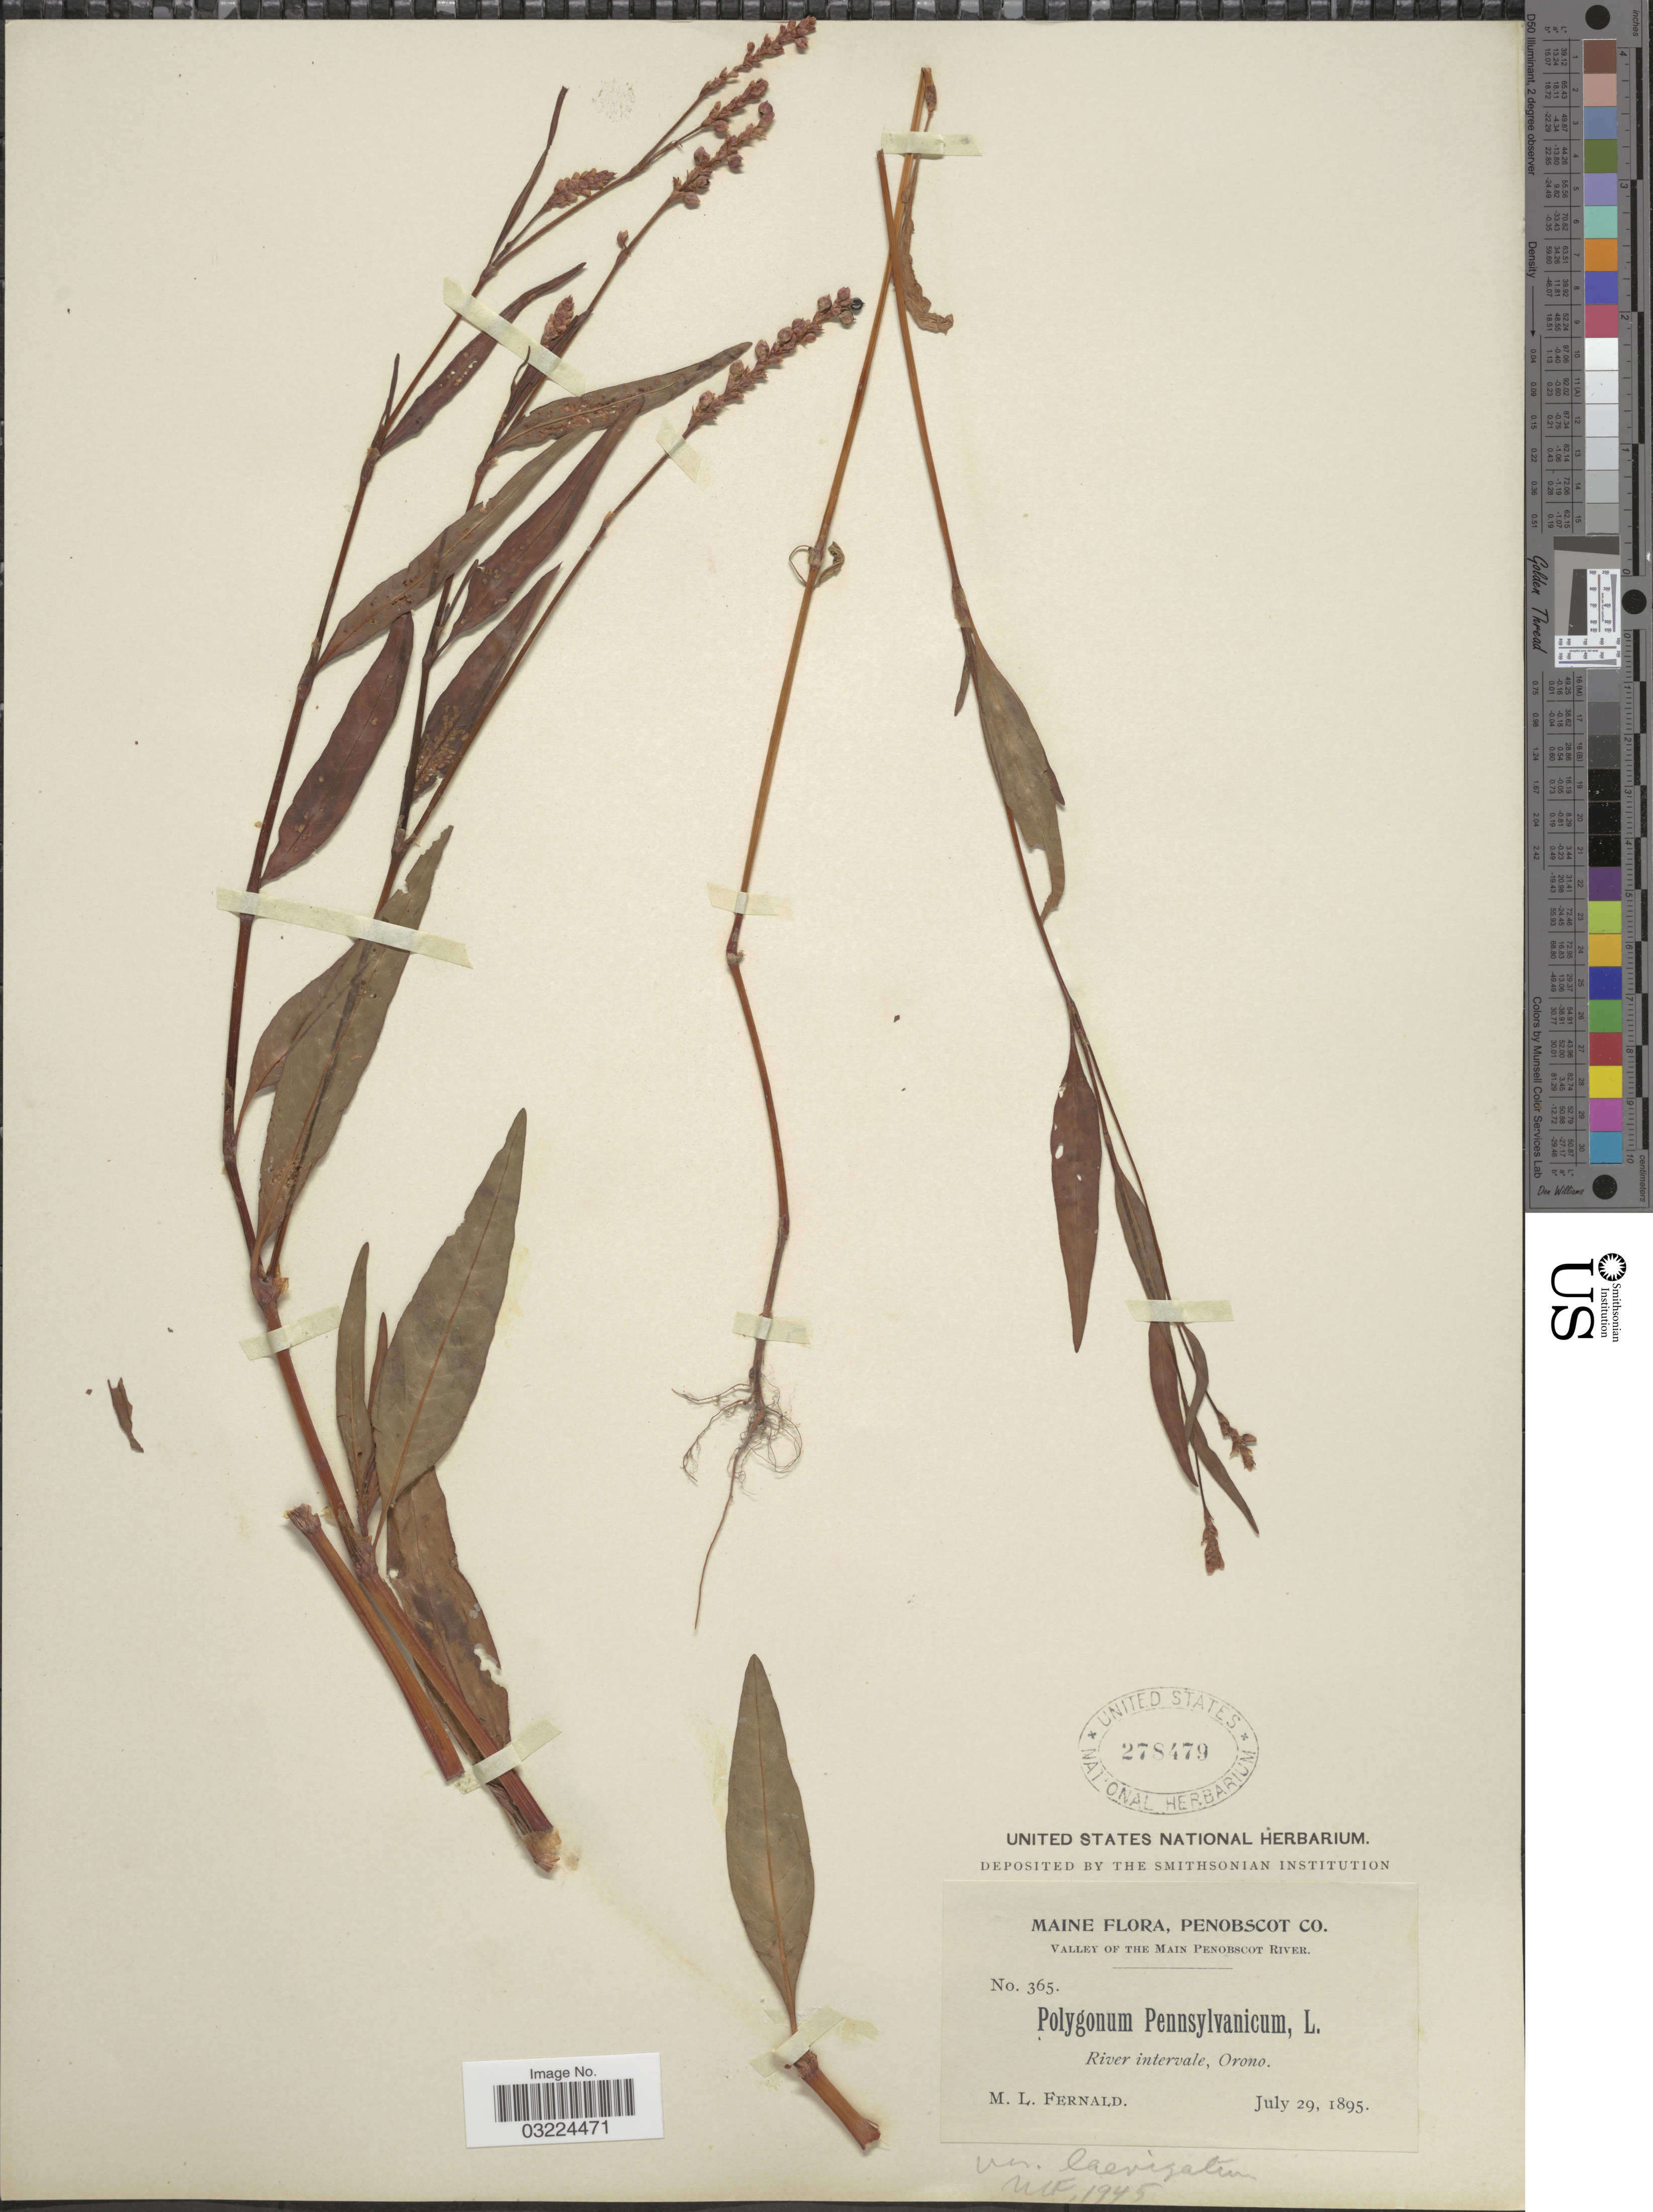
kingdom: Plantae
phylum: Tracheophyta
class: Magnoliopsida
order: Caryophyllales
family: Polygonaceae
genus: Persicaria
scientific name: Persicaria pensylvanica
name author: (L.) M. Gómez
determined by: Atha, D. E.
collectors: M. L. Fernald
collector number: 365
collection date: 1895-07-29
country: United States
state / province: Maine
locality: Penobscot Co. Valley of the Main Penobscot River. River intervale, Orono.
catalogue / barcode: US 278479